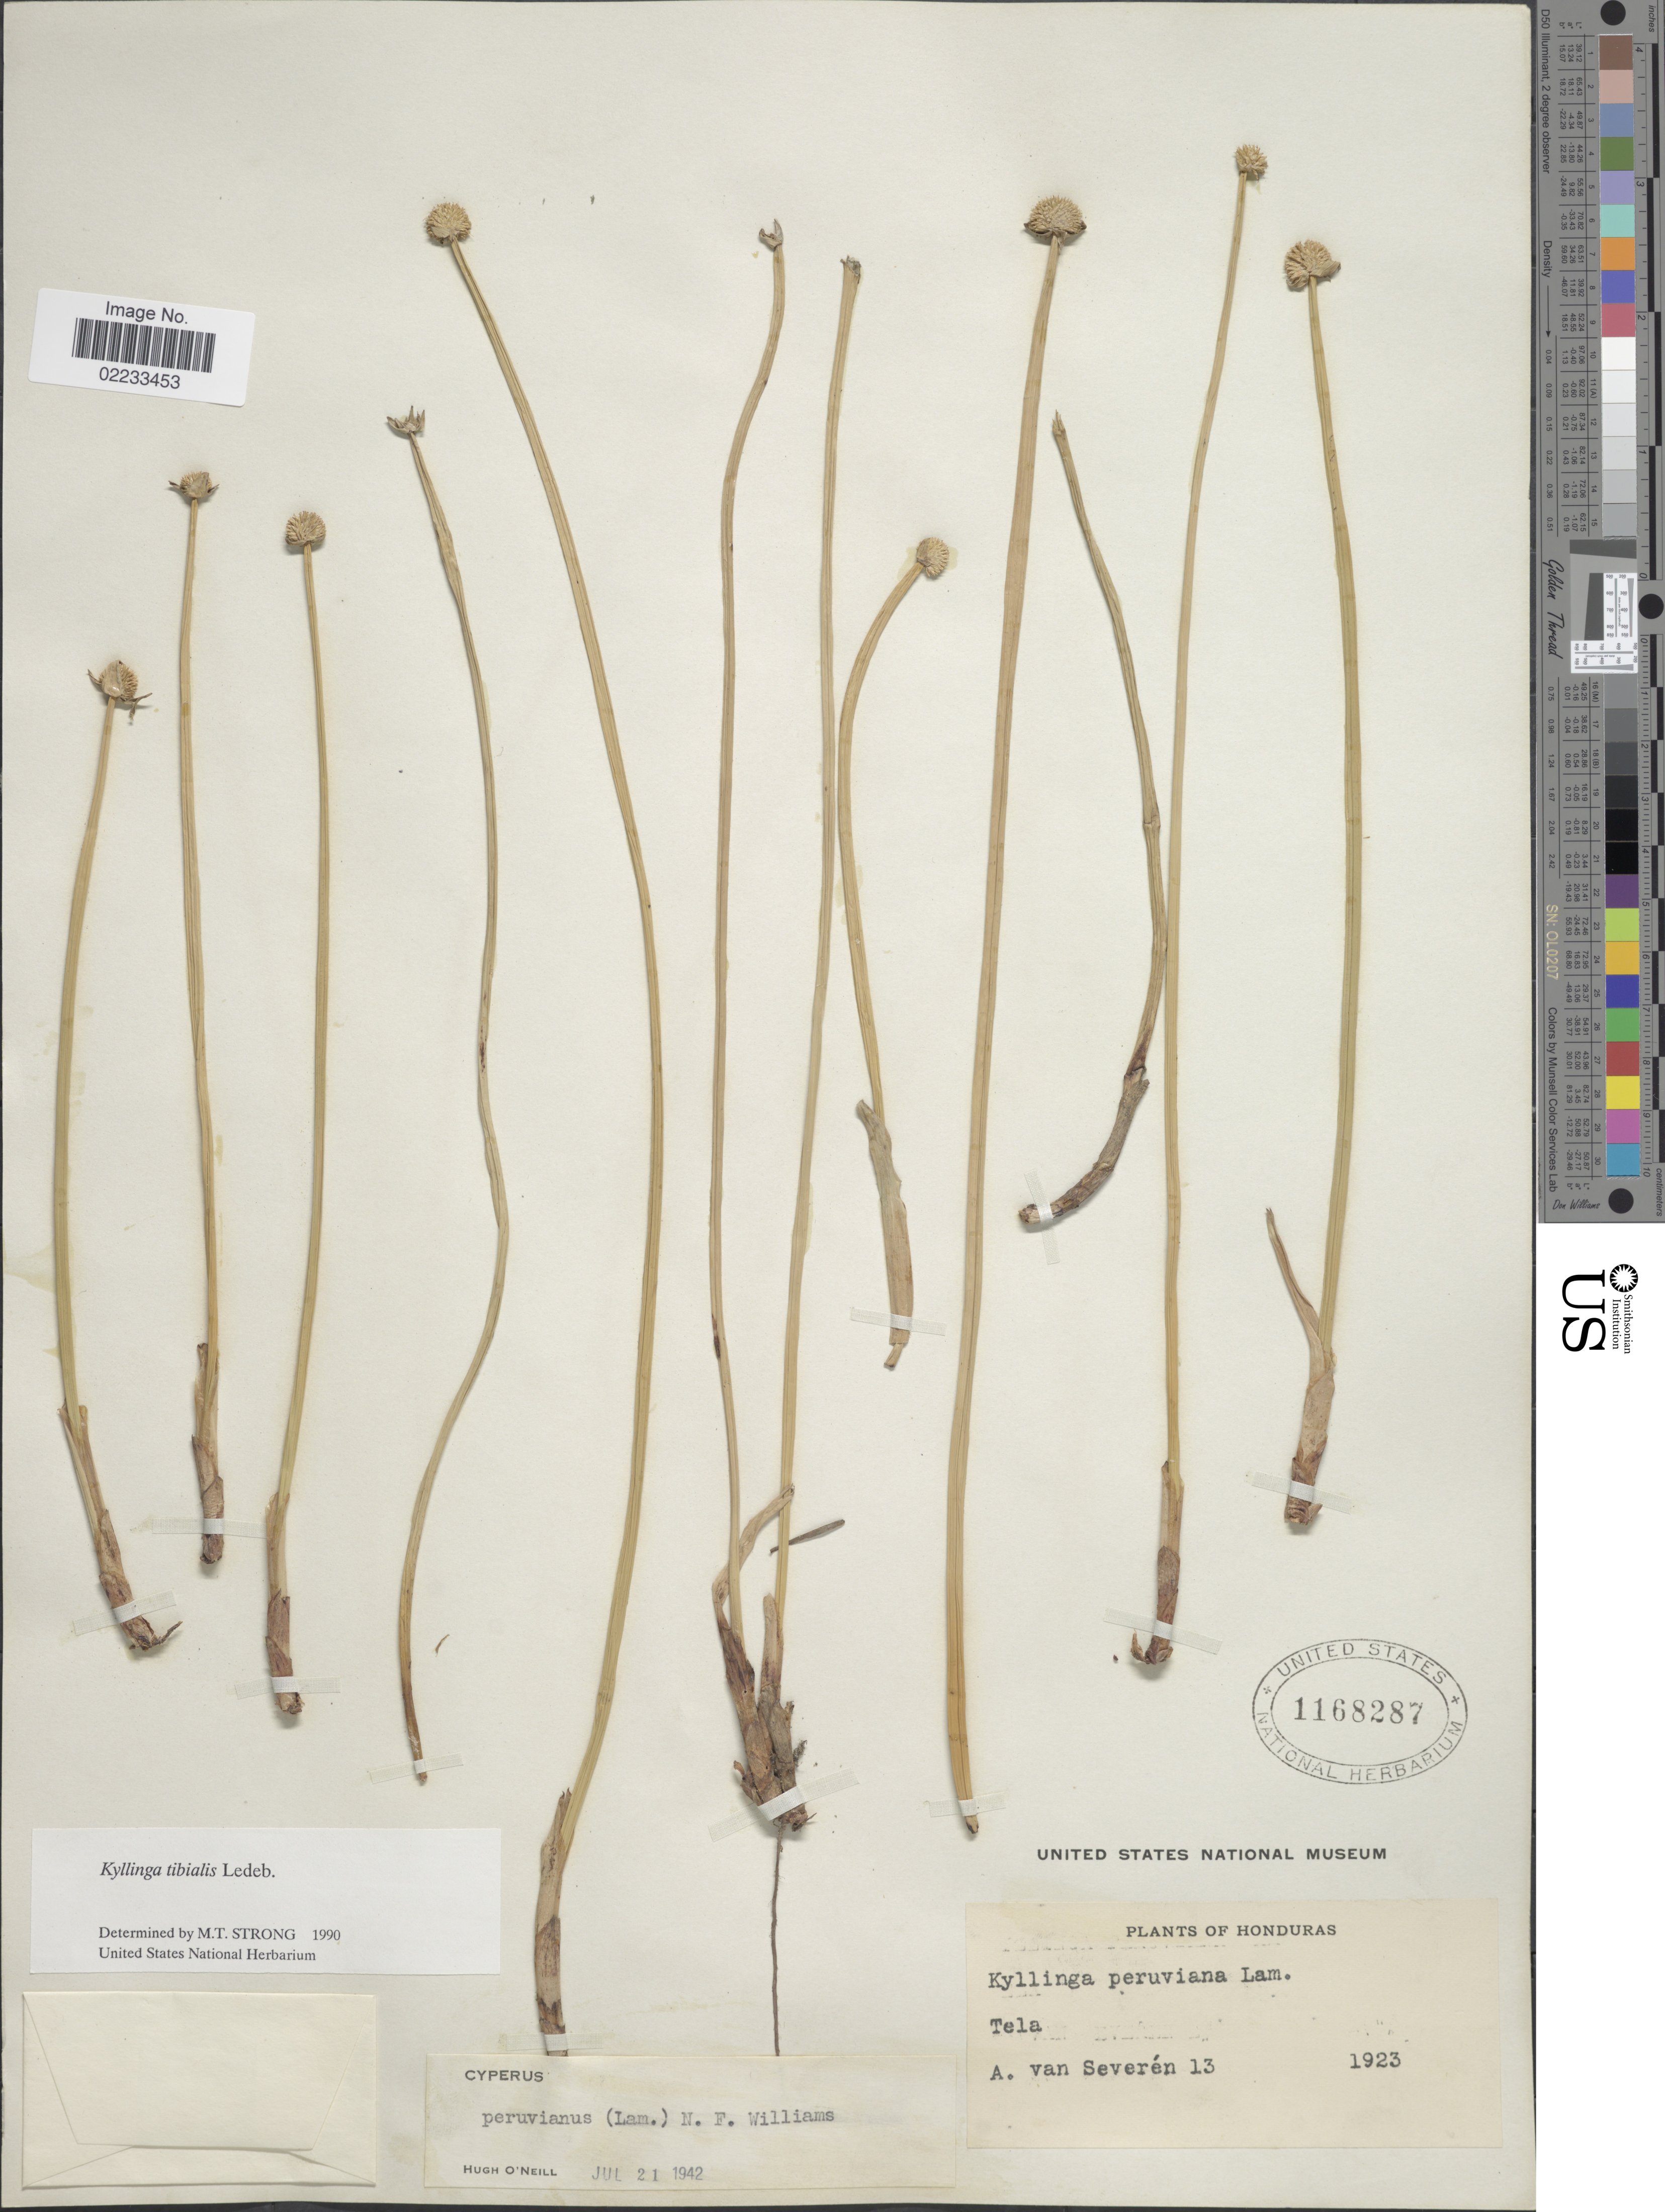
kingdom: Plantae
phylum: Tracheophyta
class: Liliopsida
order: Poales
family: Cyperaceae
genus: Cyperus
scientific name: Cyperus tibialis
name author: (Poit. ex Ledeb.) Govaerts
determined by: Strong, Mark T., (BOT), Smithsonian Institution - National Museum of Natural History (UNITED STATES)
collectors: A. Van Severen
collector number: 13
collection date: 1923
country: Honduras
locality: Tela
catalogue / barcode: US 1168287